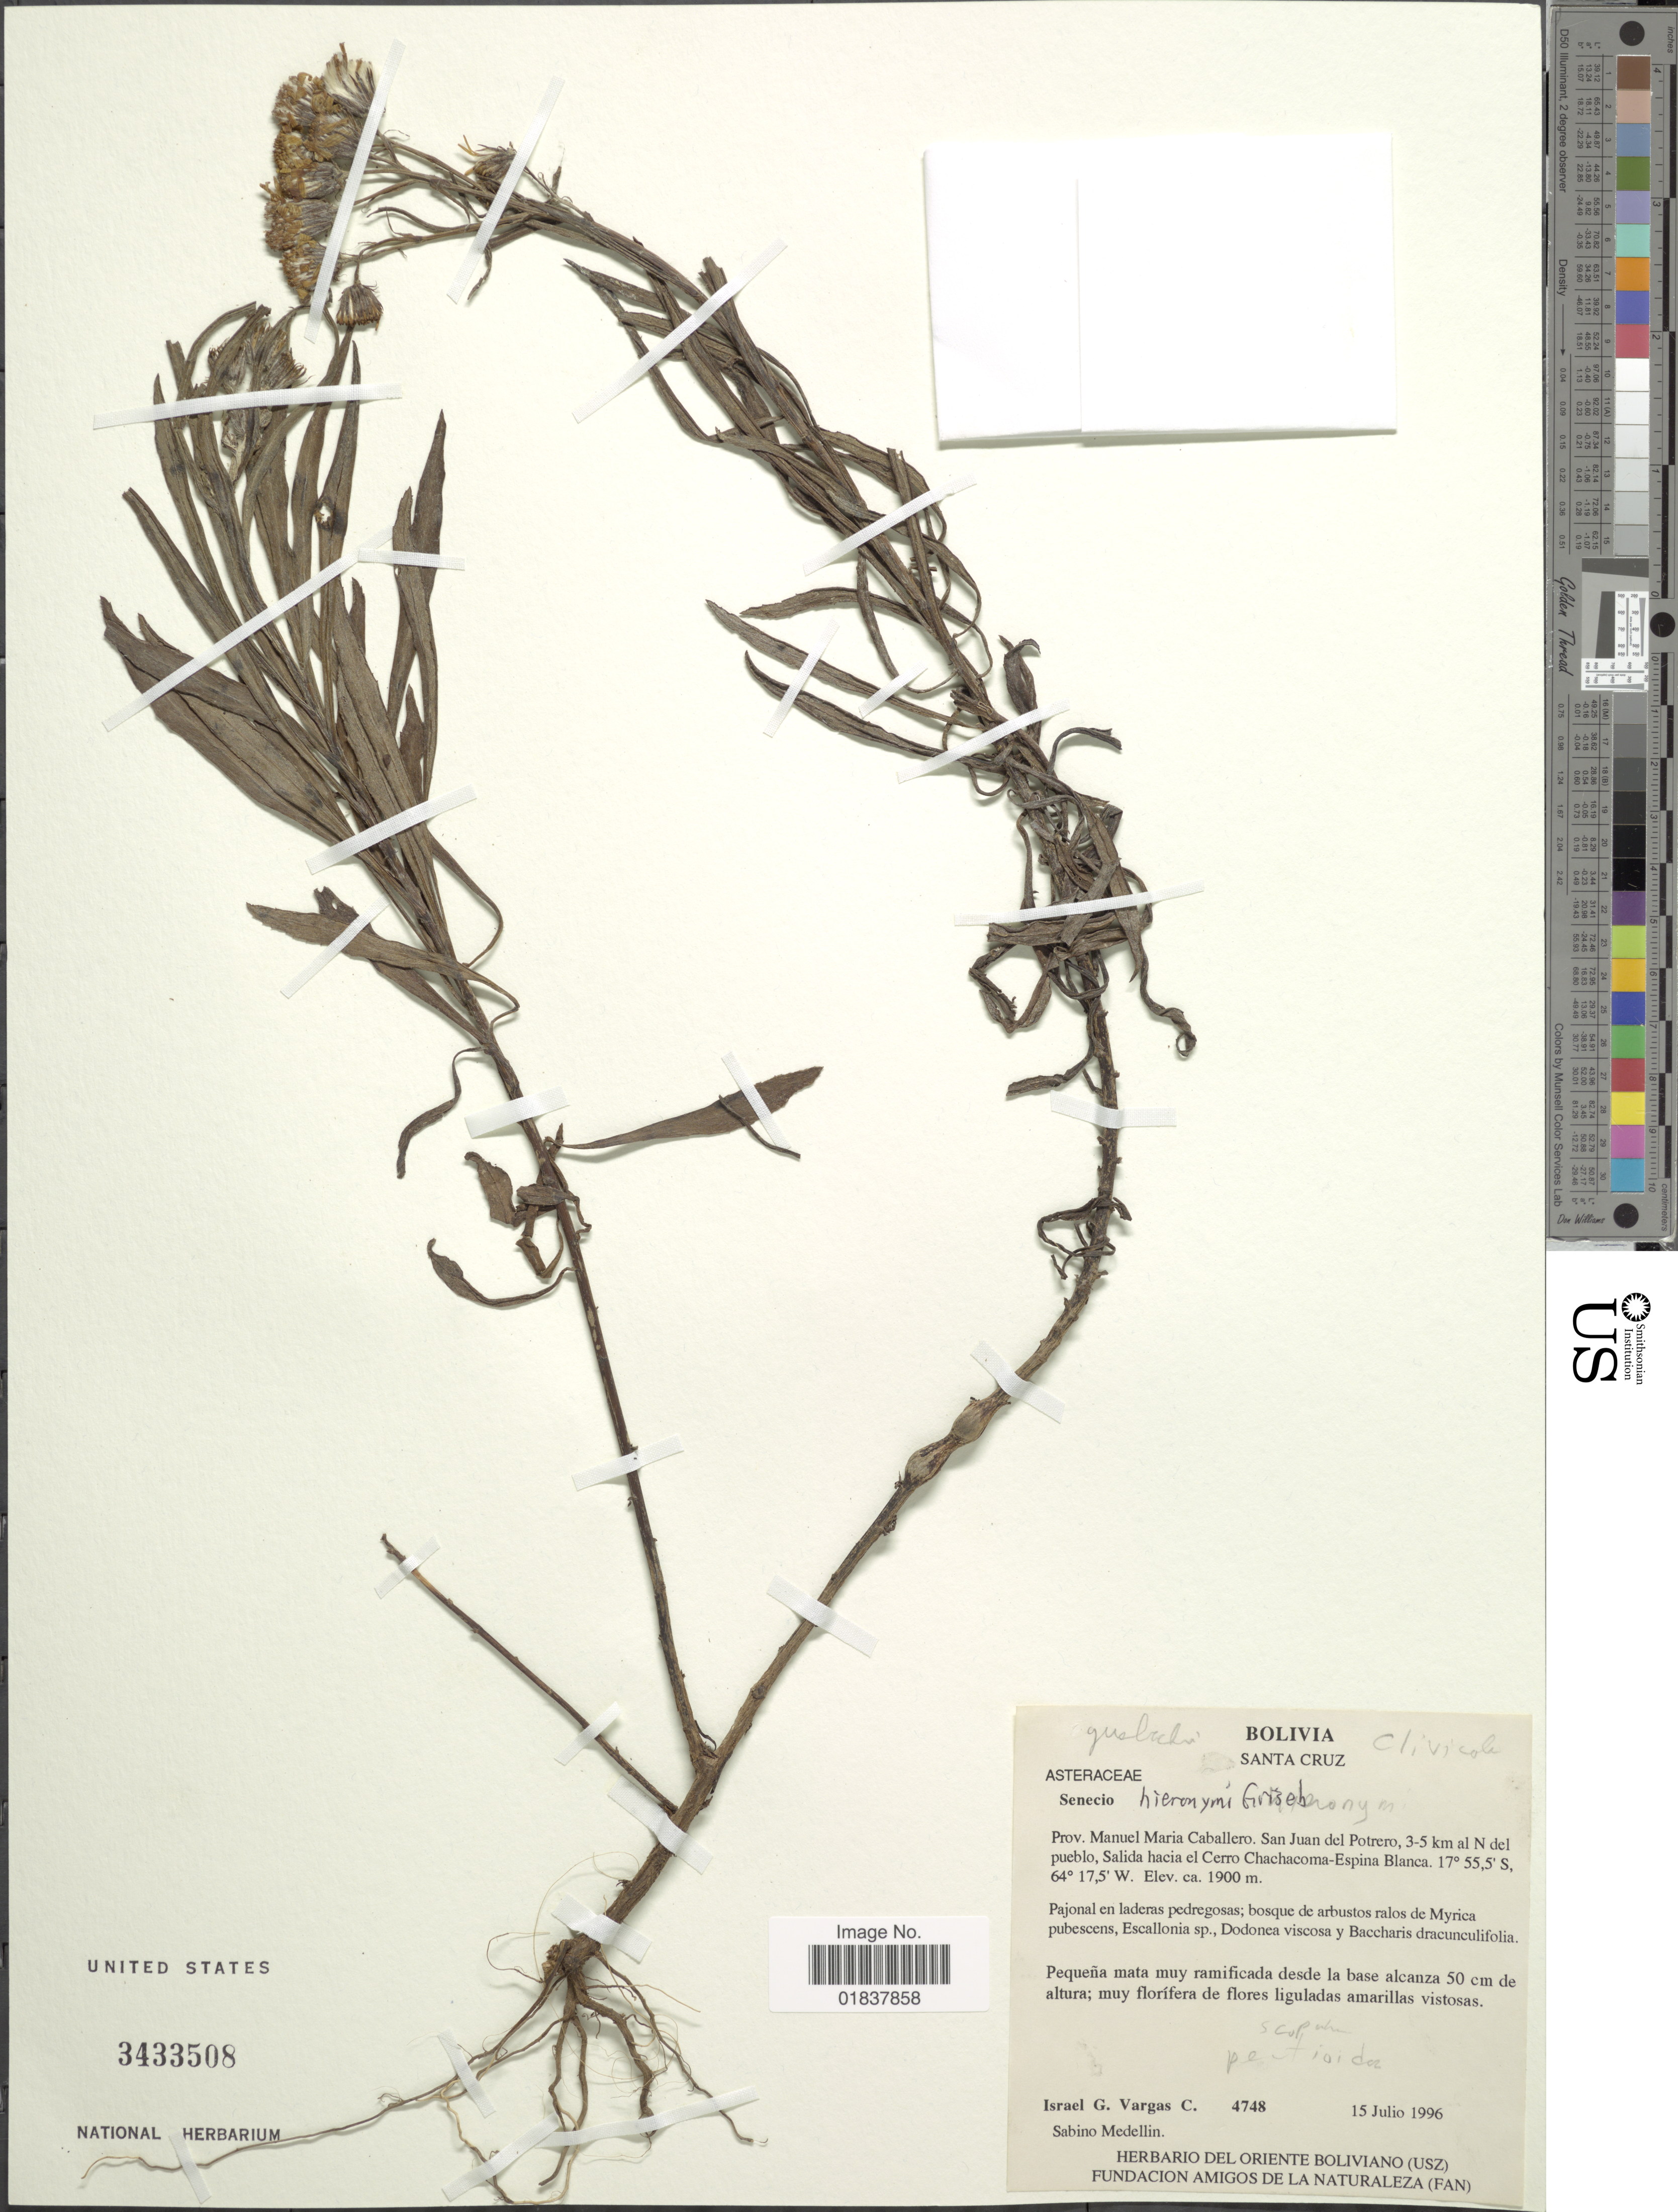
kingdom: Plantae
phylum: Tracheophyta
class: Magnoliopsida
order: Asterales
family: Asteraceae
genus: Senecio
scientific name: Senecio hieronymi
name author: Griseb.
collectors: I. G. Vargas C. & S. Medellin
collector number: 4748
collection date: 1996-07-15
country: Bolivia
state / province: Santa Cruz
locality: Prov. Manuel Maria Caballero, San Juan del Potrero, 3-5 km al N del pueblo, Salida hacia el Cerro Chachacoma-Espina Blanca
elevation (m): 1900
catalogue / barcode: US 3433508